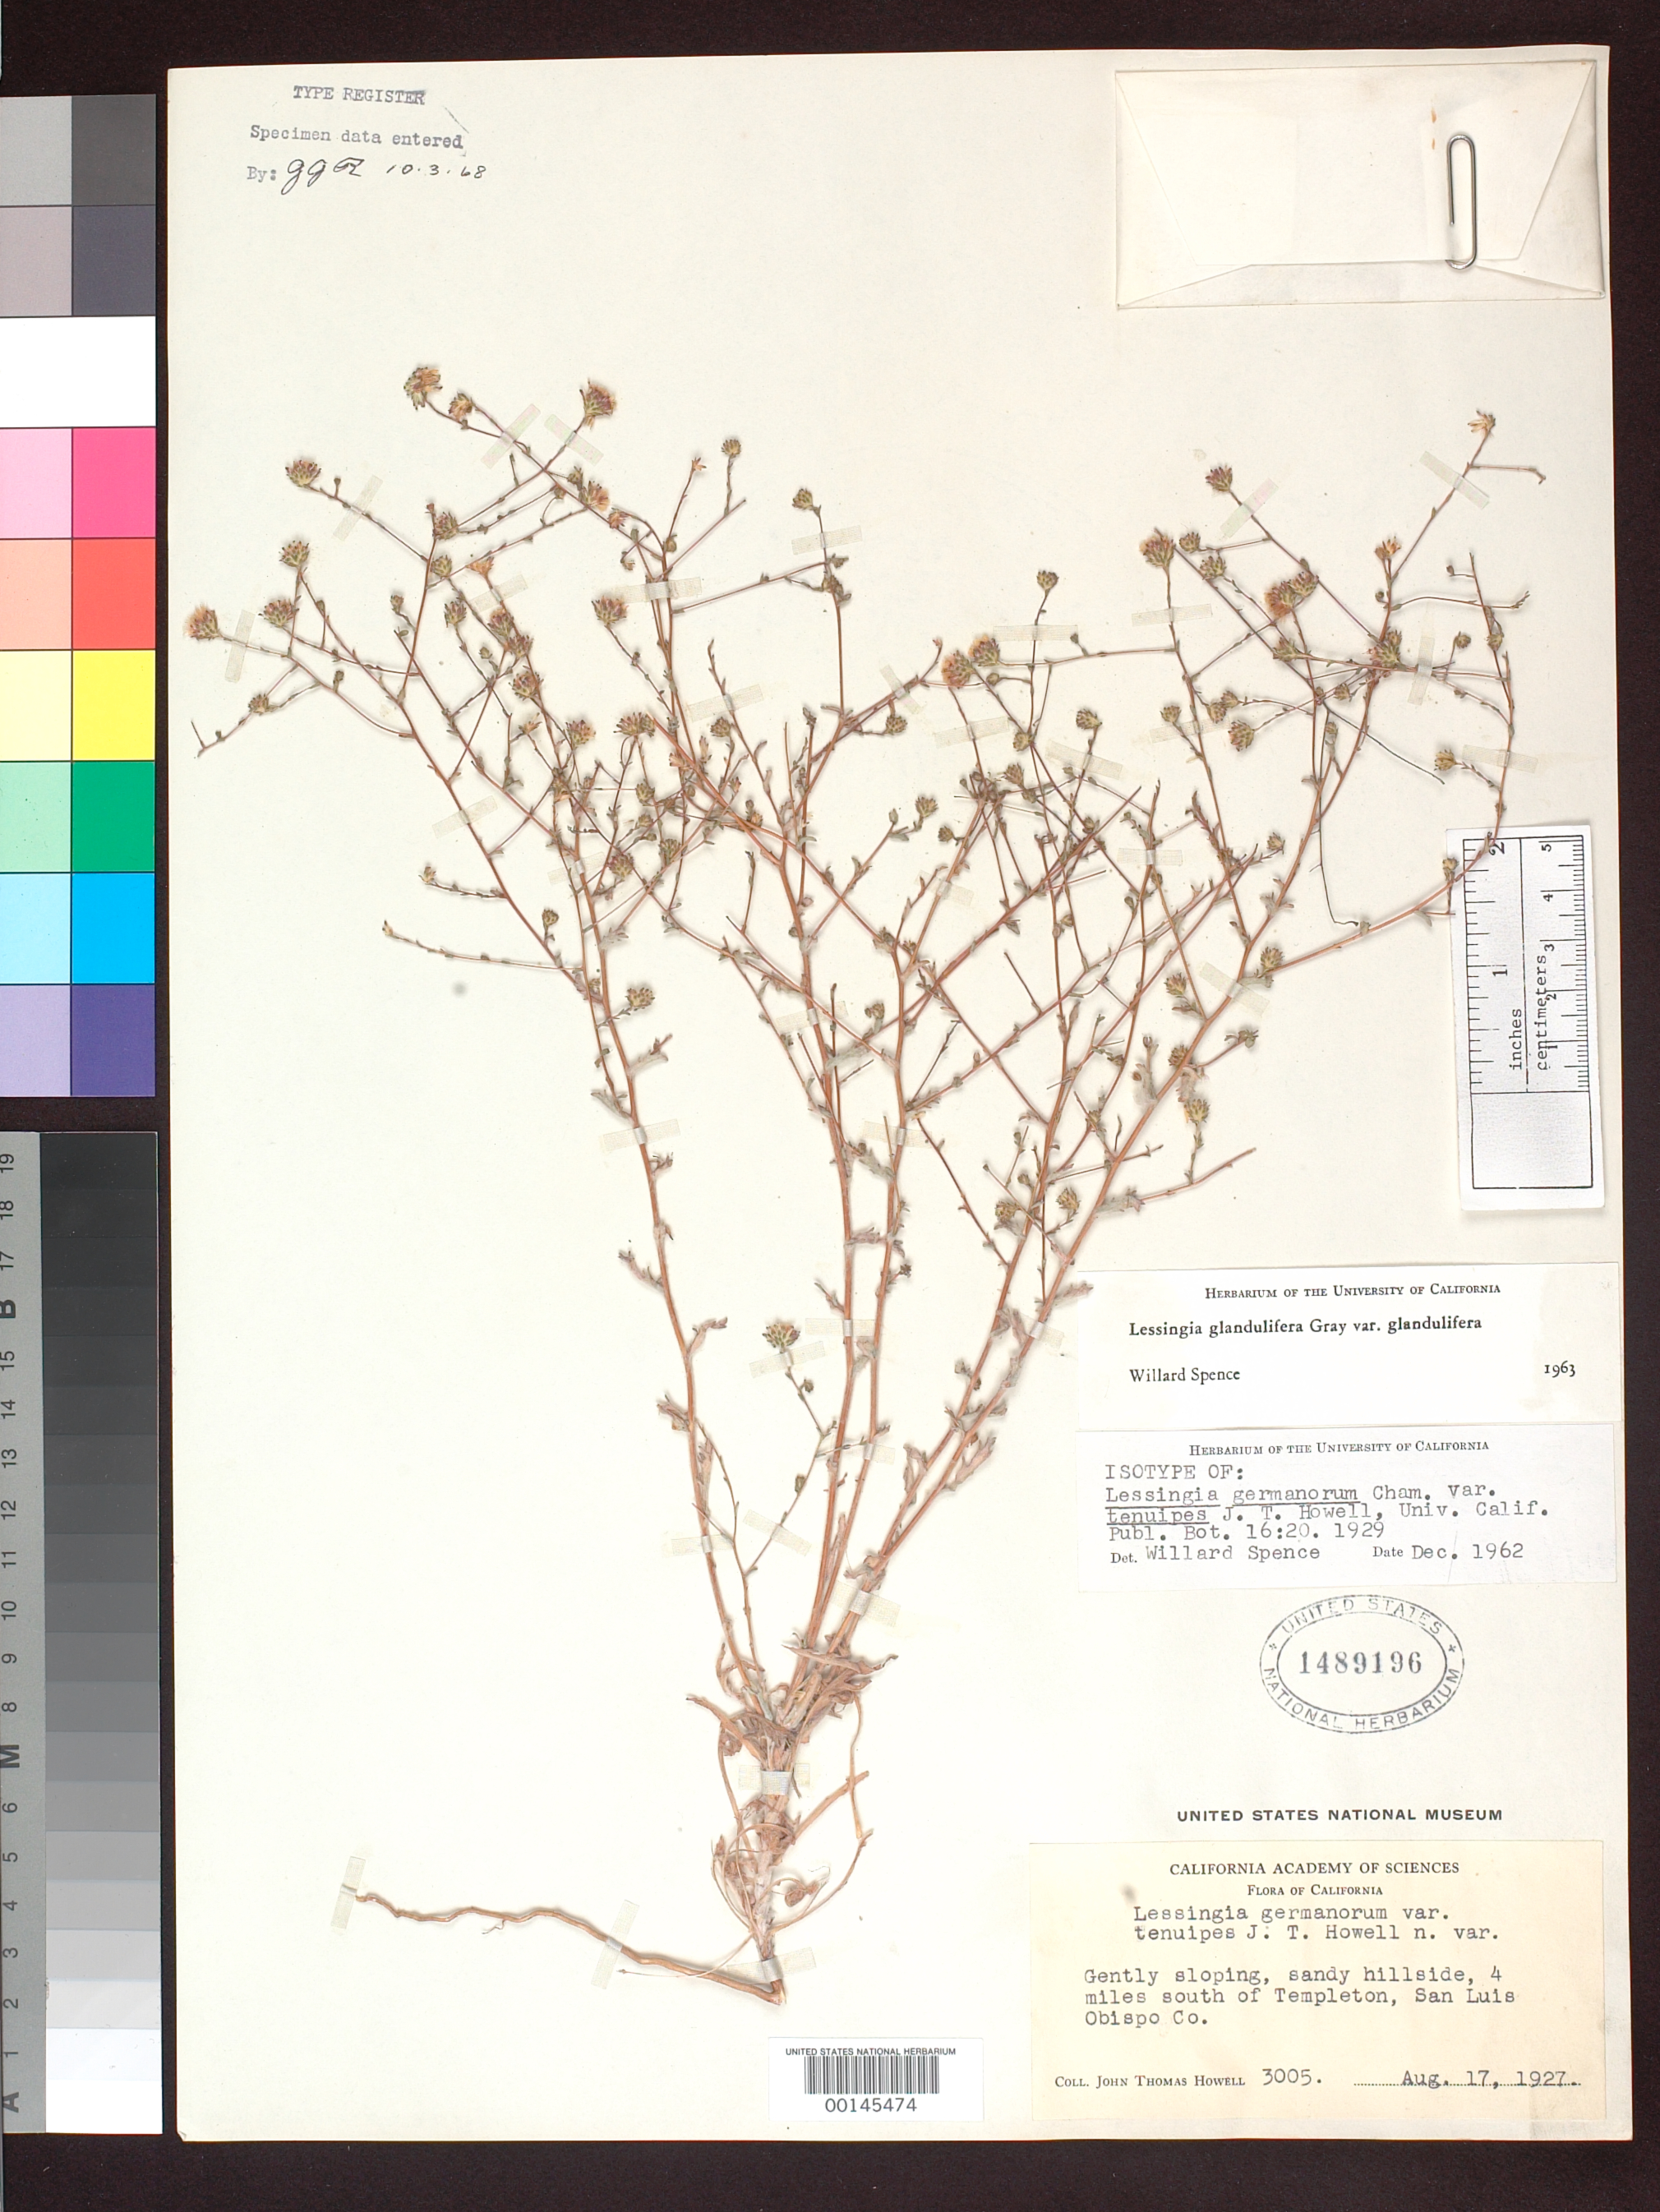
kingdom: Plantae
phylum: Tracheophyta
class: Magnoliopsida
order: Asterales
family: Asteraceae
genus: Lessingia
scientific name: Lessingia germanorum var. tenuipes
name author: J.T. Howell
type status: Isotype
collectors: J. T. Howell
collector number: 3005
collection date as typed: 17 Aug 1927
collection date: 1927-08-17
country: United States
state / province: California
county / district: San Luis Obispo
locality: Templeton.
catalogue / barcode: US 1489196